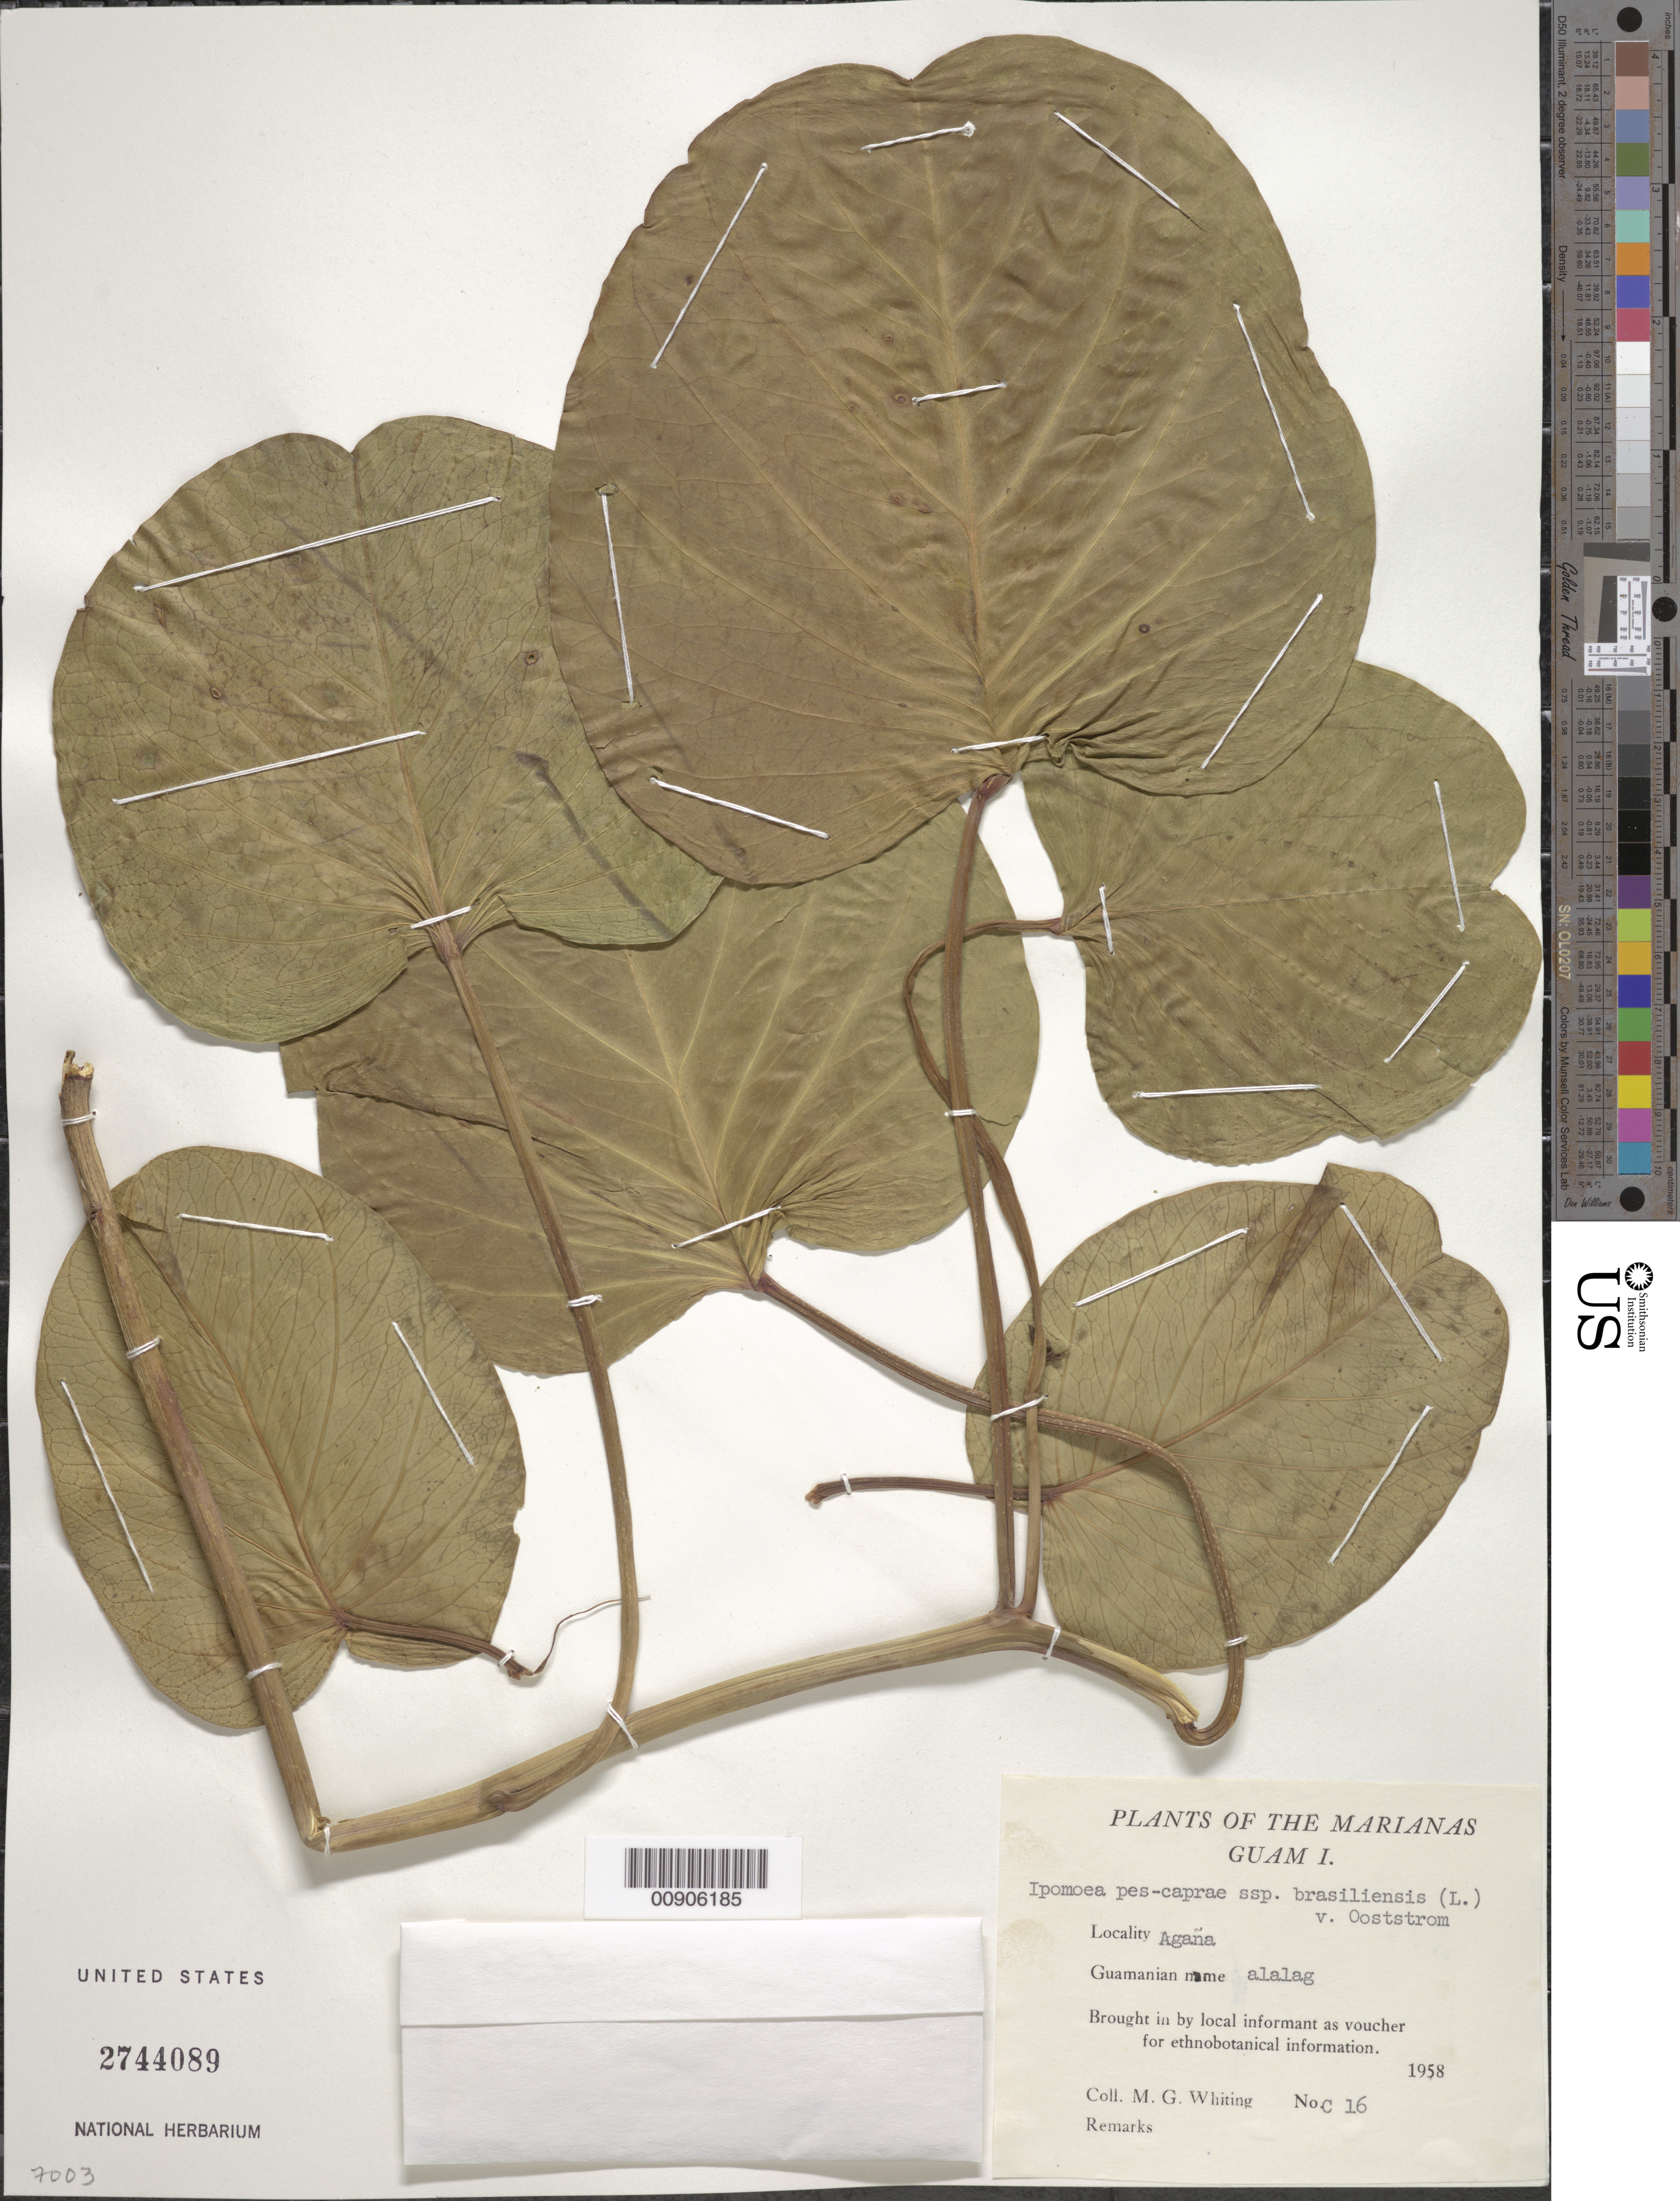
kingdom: Plantae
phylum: Tracheophyta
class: Magnoliopsida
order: Solanales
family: Convolvulaceae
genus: Ipomoea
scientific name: Ipomoea pes-caprae subsp. brasiliensis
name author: (L.) Ooststr.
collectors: M. Whiting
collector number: C 16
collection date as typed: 1958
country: Guam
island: Guam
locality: Agana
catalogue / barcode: US 2744089